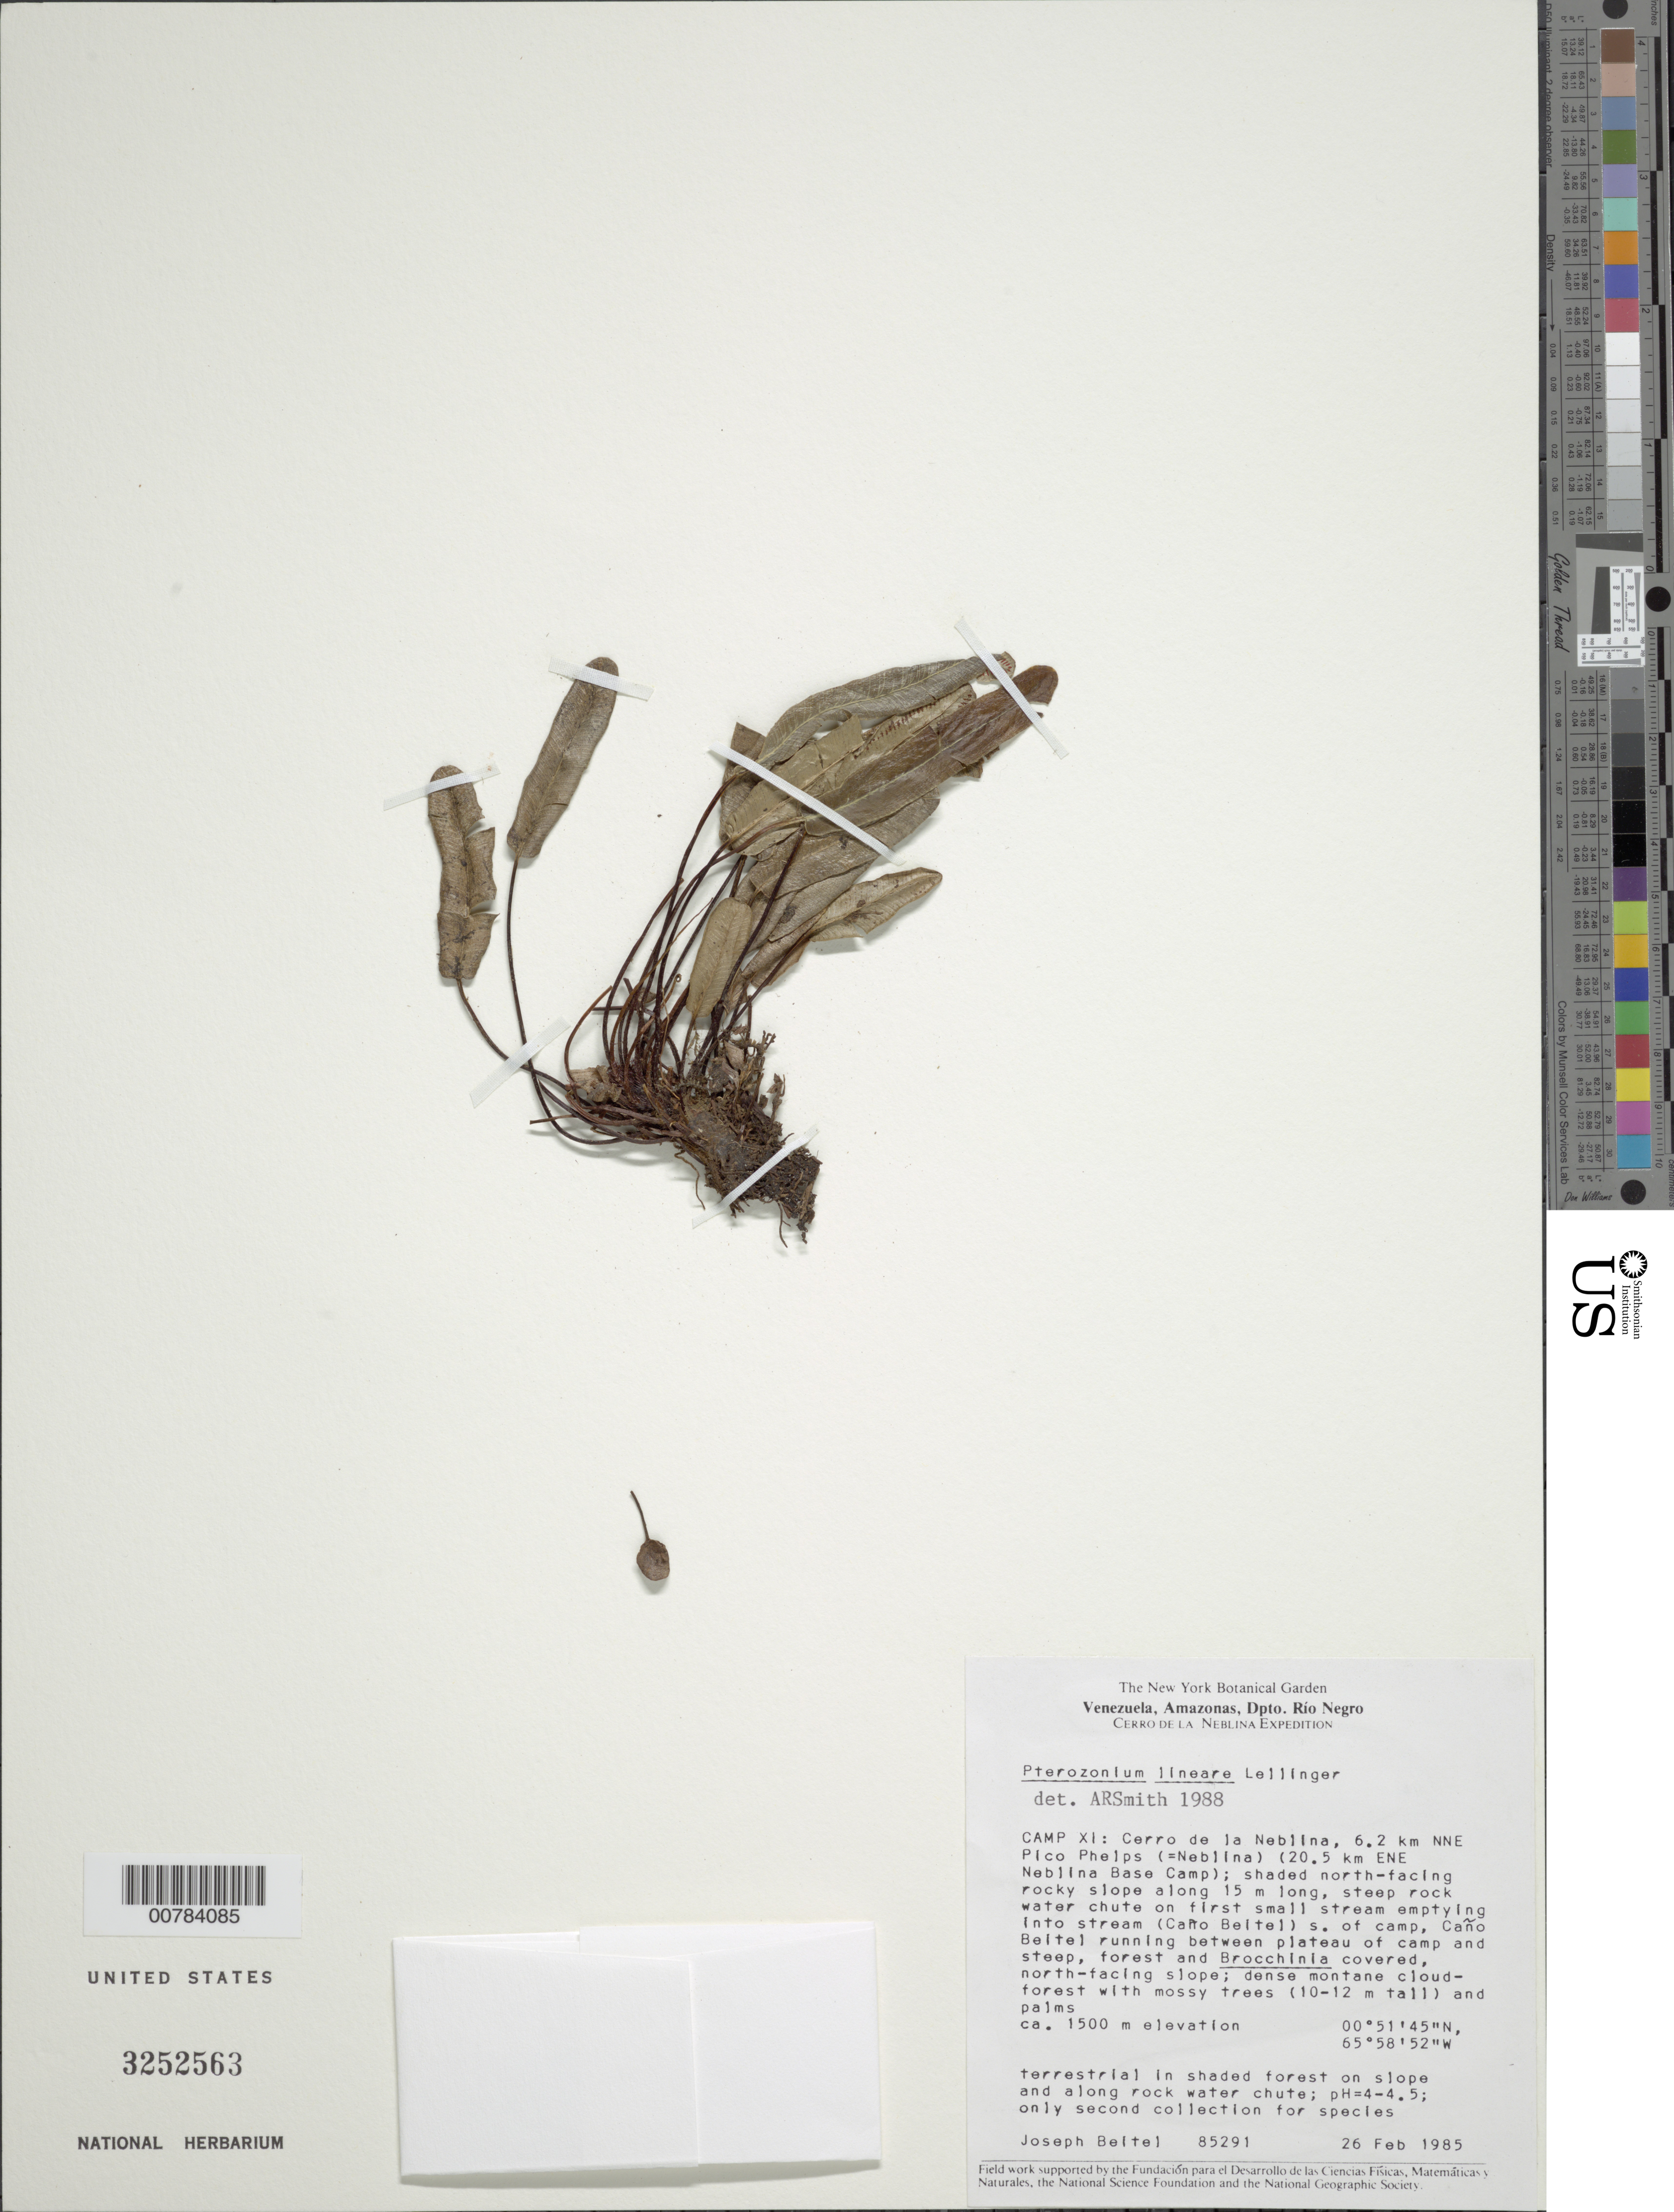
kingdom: Plantae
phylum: Tracheophyta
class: Polypodiopsida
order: Polypodiales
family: Pteridaceae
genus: Pterozonium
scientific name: Pterozonium lineare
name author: Lellinger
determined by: Smith, Alan R., (UC)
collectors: J. M. Beitel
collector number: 85291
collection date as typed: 26-Feb-85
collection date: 1985-02-26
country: Venezuela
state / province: Amazonas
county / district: Río Negro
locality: Cerro de la Neblina, Camp XI, 6.2 km NNE Pico Phelps (= Neblina) (20.5 km ENE Neblina Base Camp), along stream (Caño Beiltel) S of camp, running between plateau of camp and steep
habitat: Forest and Brocchinia covered, slope; dense motane cloud forest with mossy trees (10-12 m tall) and palms. In shaded forest and along rock water chute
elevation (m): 1500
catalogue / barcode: US 3252563